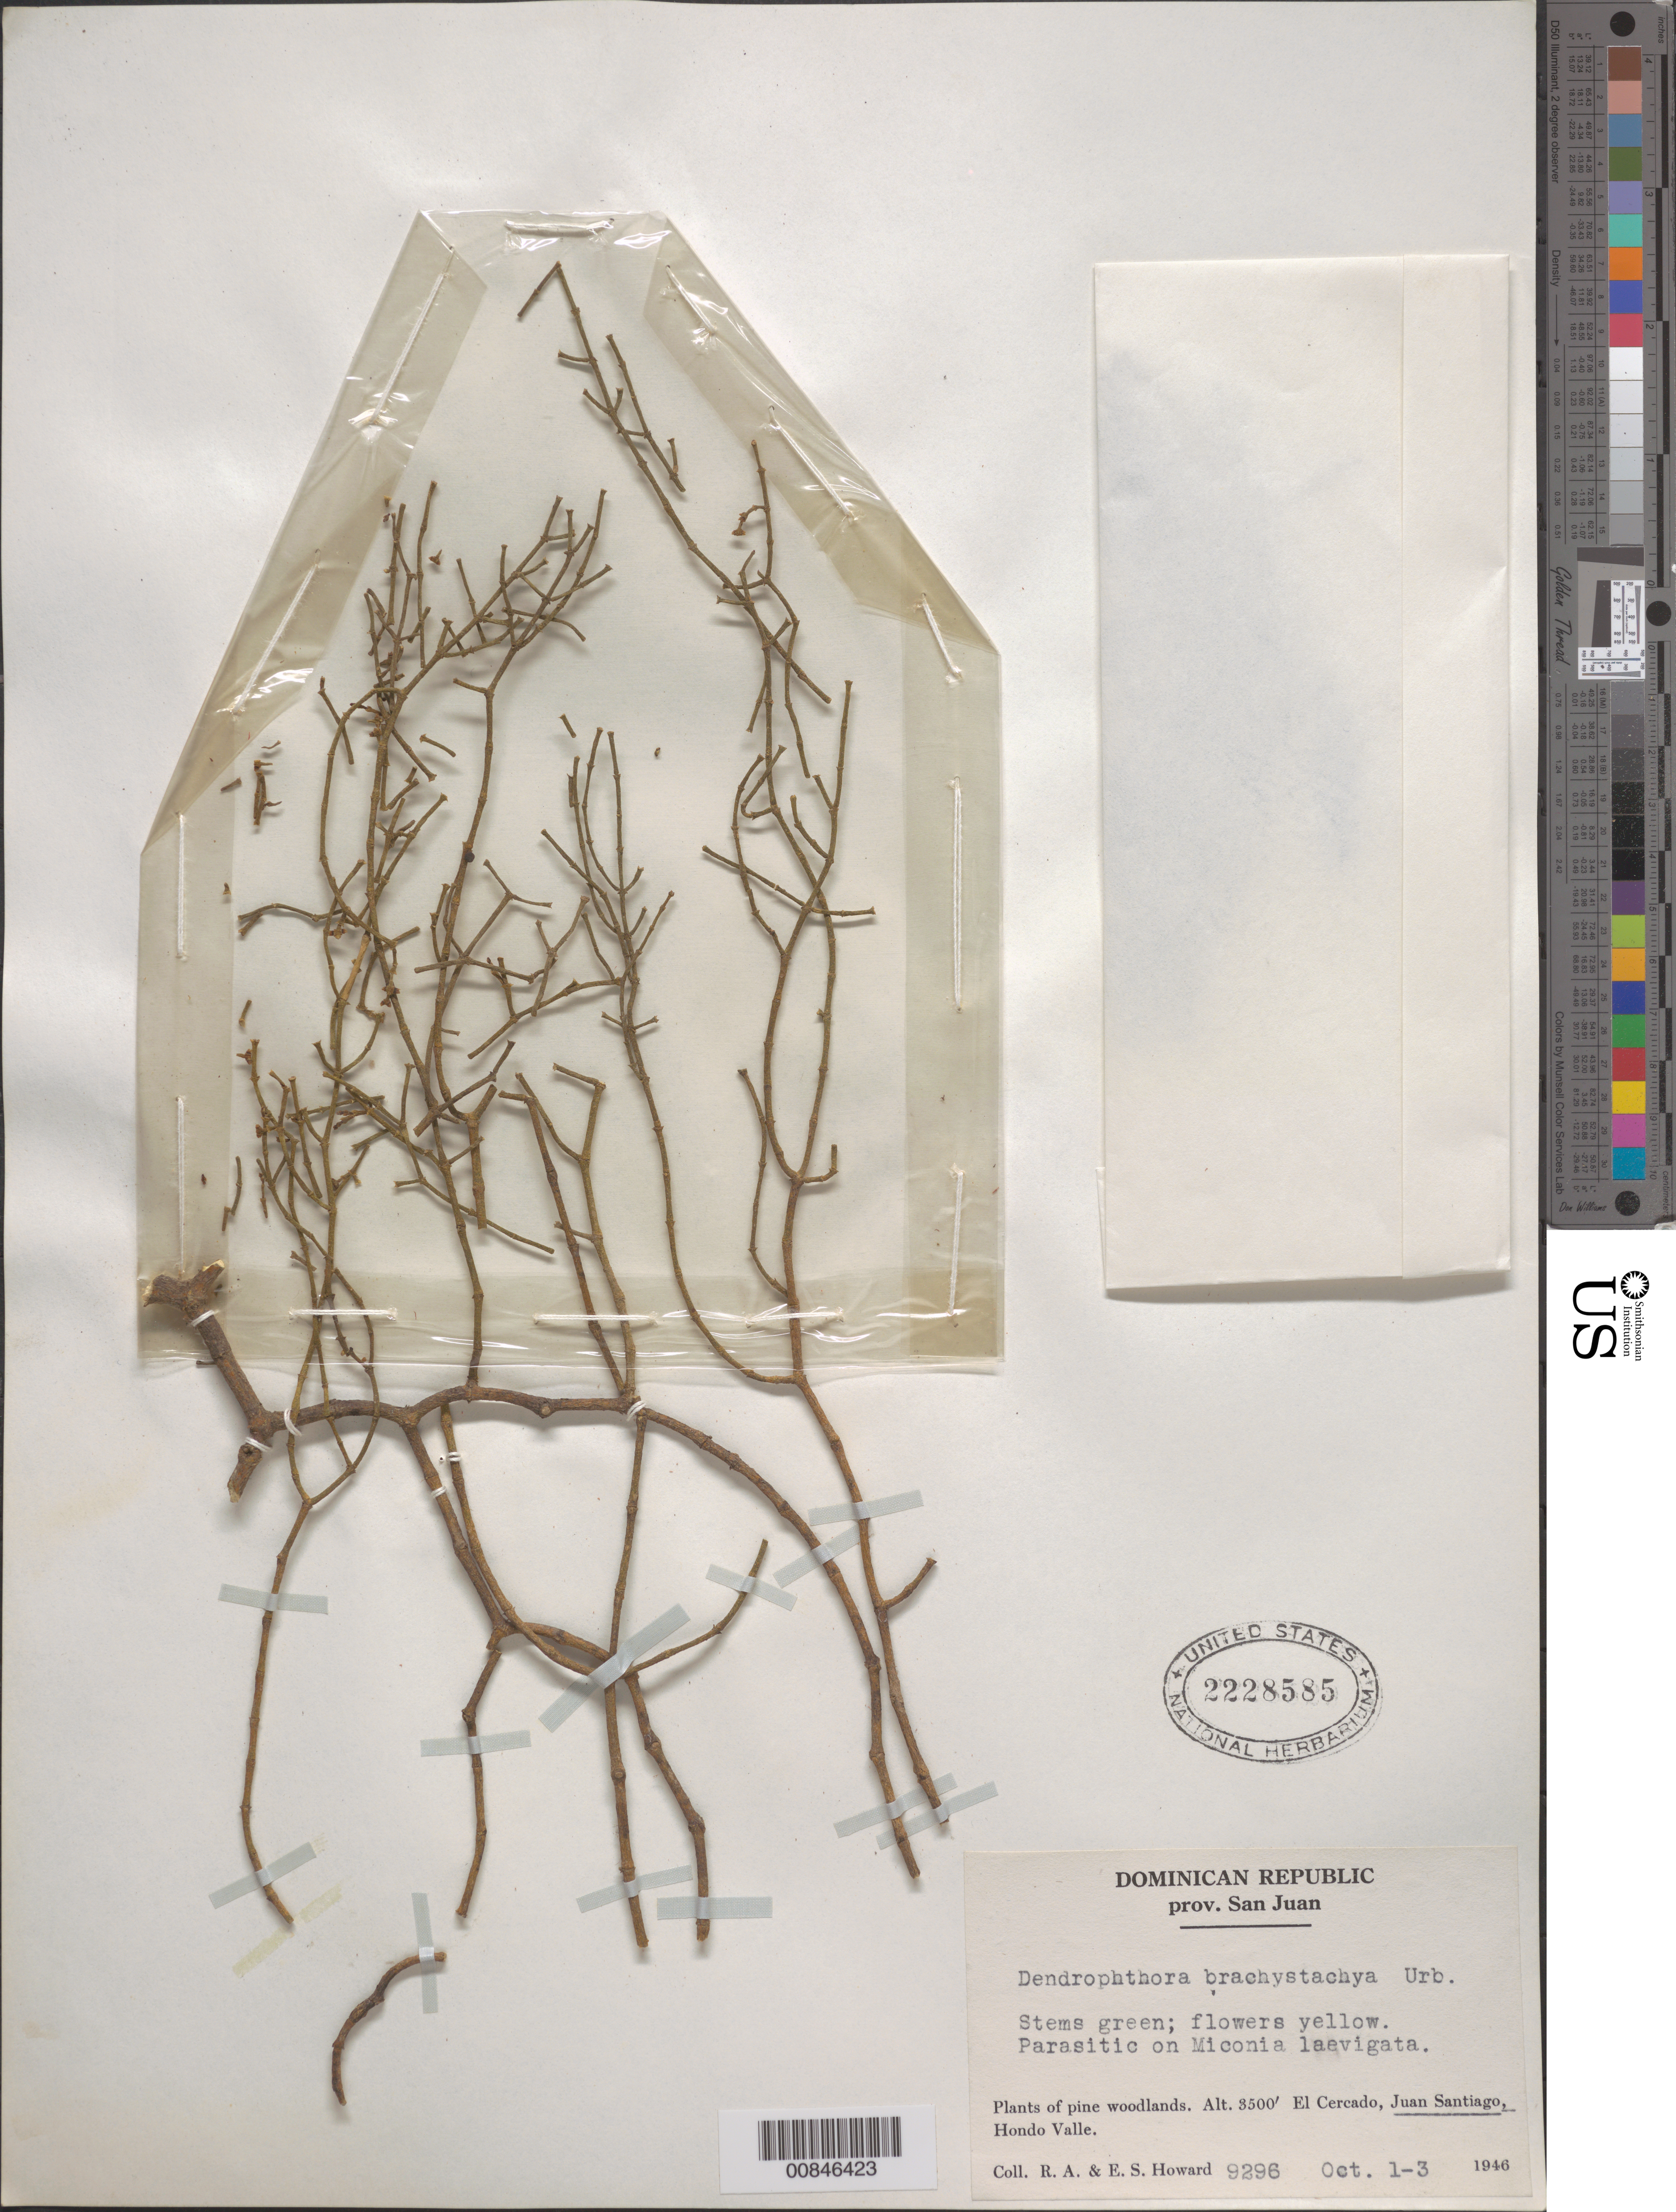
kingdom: Plantae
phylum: Tracheophyta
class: Magnoliopsida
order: Santalales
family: Viscaceae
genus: Dendrophthora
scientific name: Dendrophthora brachystachya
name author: Urb.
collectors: R. A. Howard & E. S. Howard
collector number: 9296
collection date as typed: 01 Oct 1946 to 03 Oct 1946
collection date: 1946-10-01/1946-10-03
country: Dominican Republic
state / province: San Juan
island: Hispaniola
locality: El Cercado, Juan Santiago, Hondo Valle.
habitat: On Miconia leavigata. Pine woodlands.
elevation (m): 1067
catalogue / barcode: US 2228585